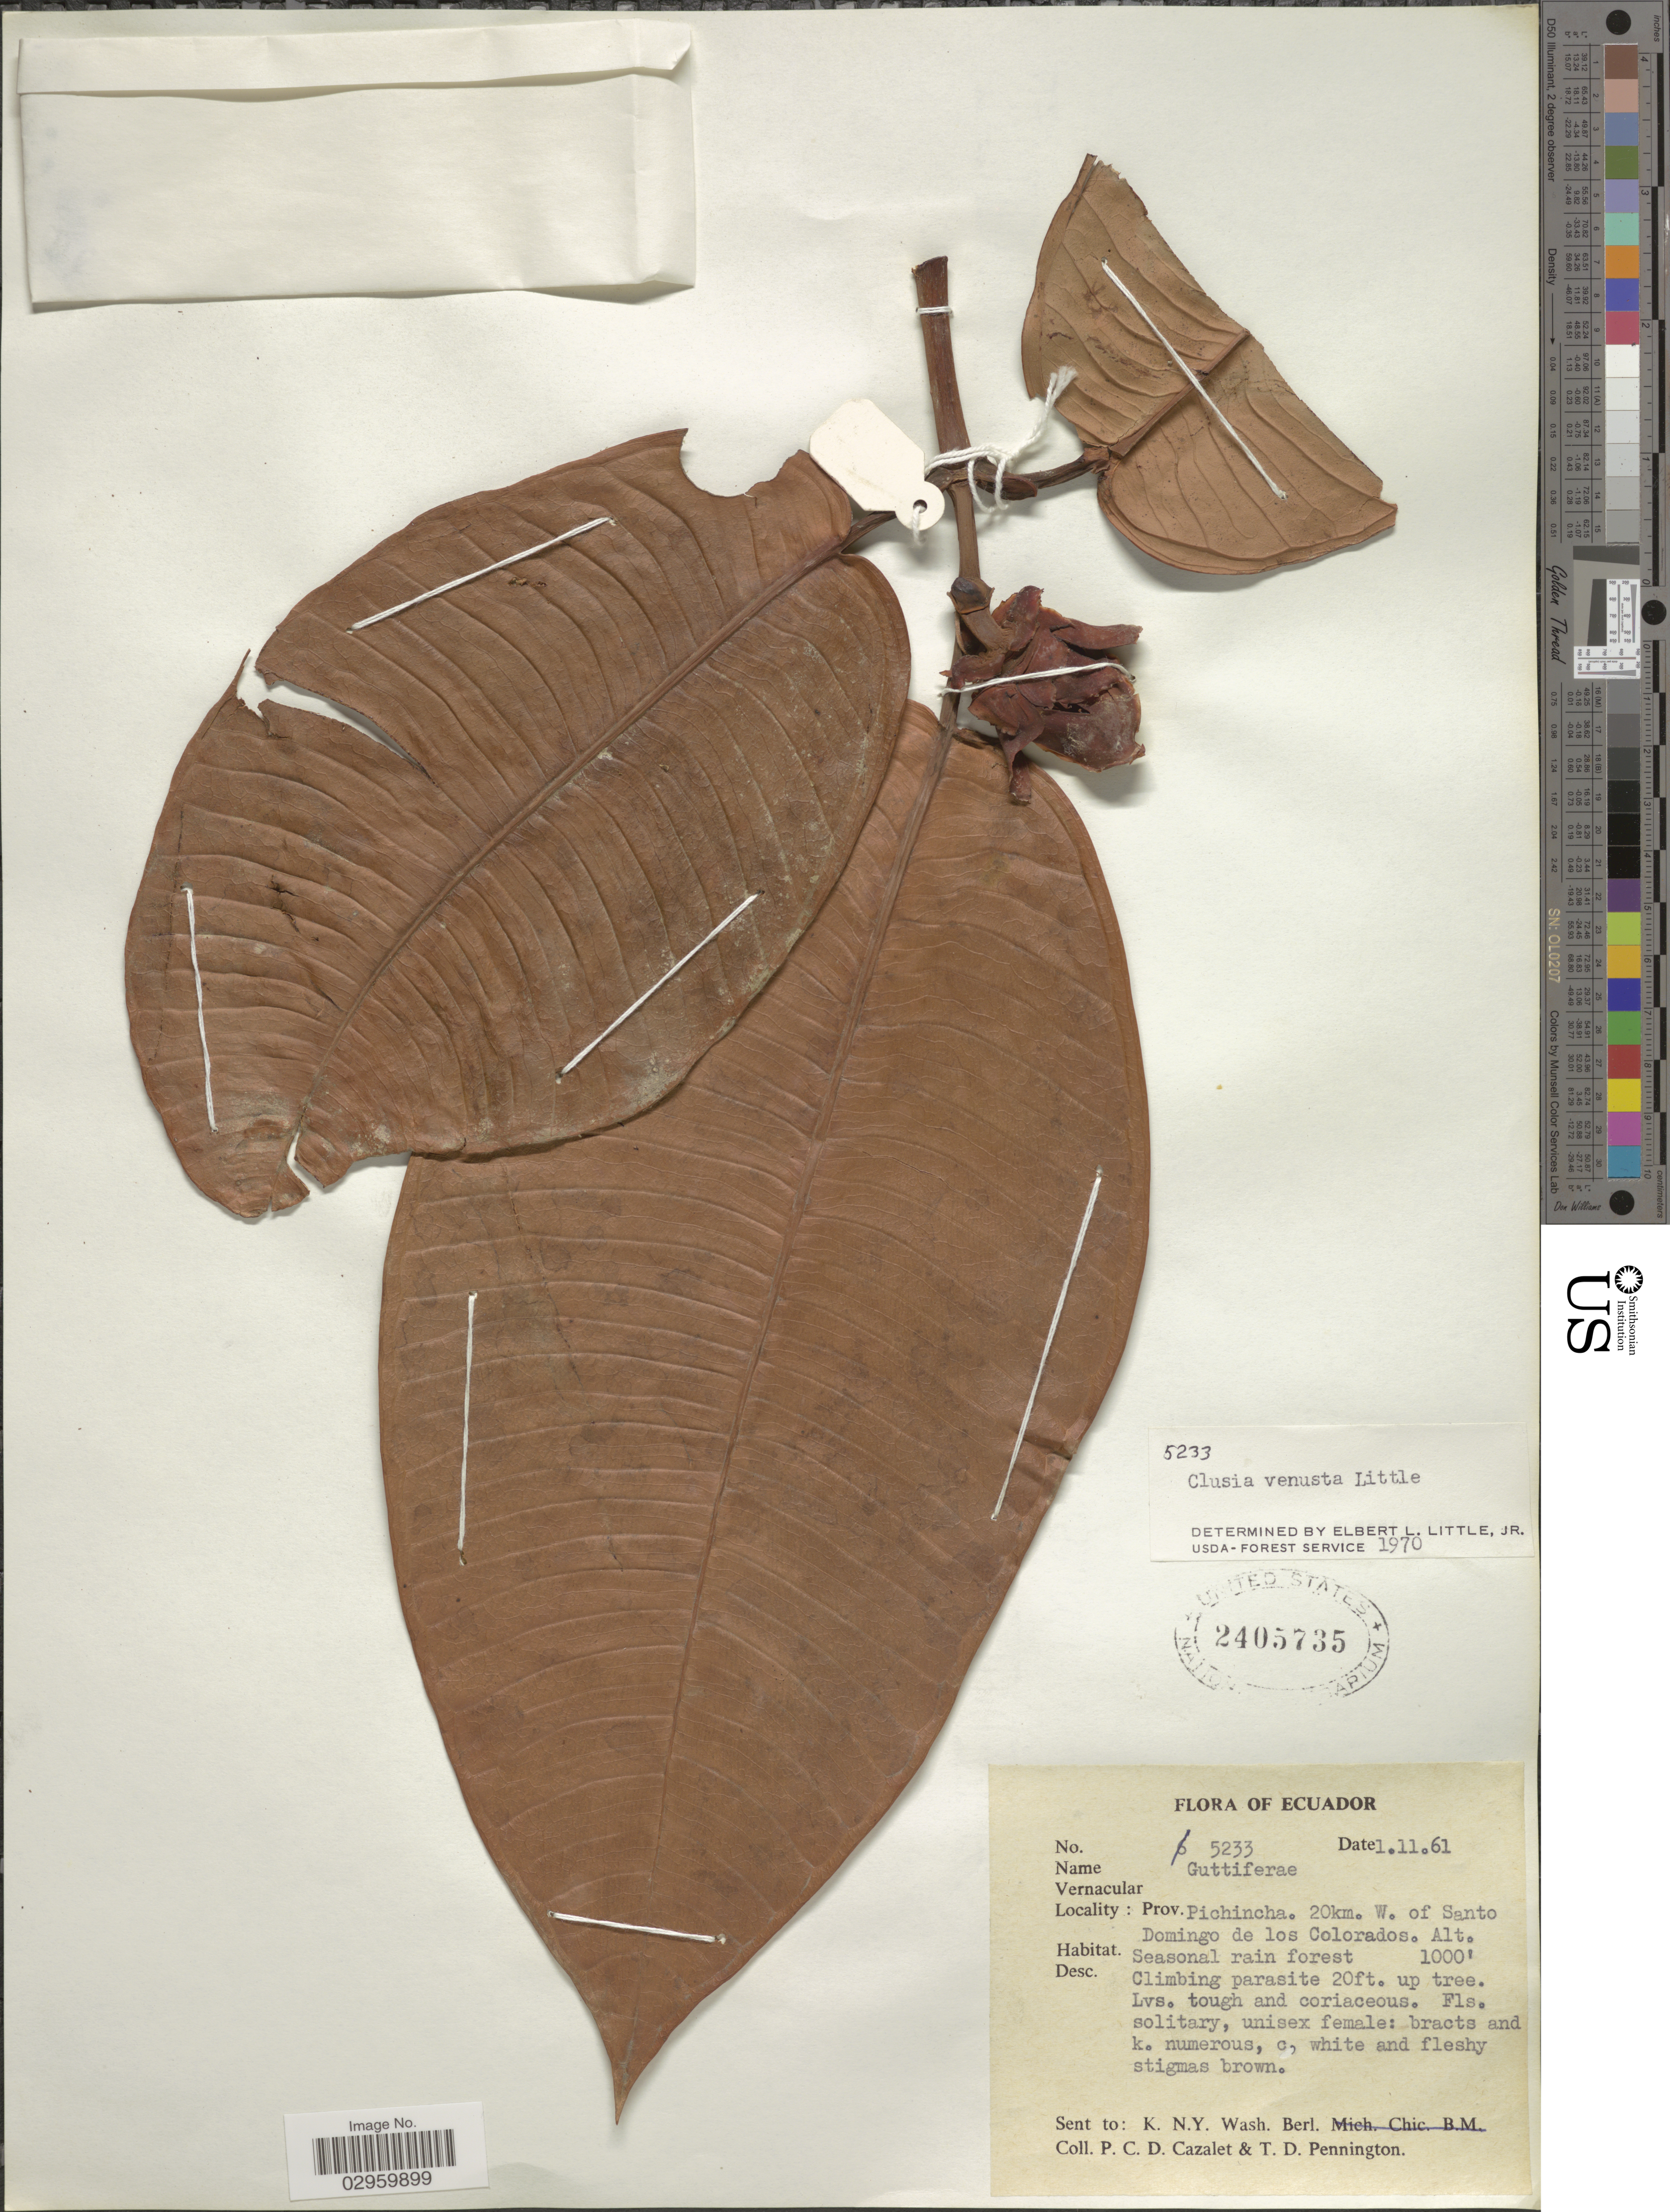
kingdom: Plantae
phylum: Tracheophyta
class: Magnoliopsida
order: Malpighiales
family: Clusiaceae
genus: Clusia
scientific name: Clusia venusta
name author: Little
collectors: P. C. D. Cazalet & T. D. Pennington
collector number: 5233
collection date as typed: Transcribed d/m/y: 1/11/61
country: Ecuador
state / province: Pichincha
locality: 20km. W. of Santo Domingo de los Colorados.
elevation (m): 305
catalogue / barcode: US 2405735